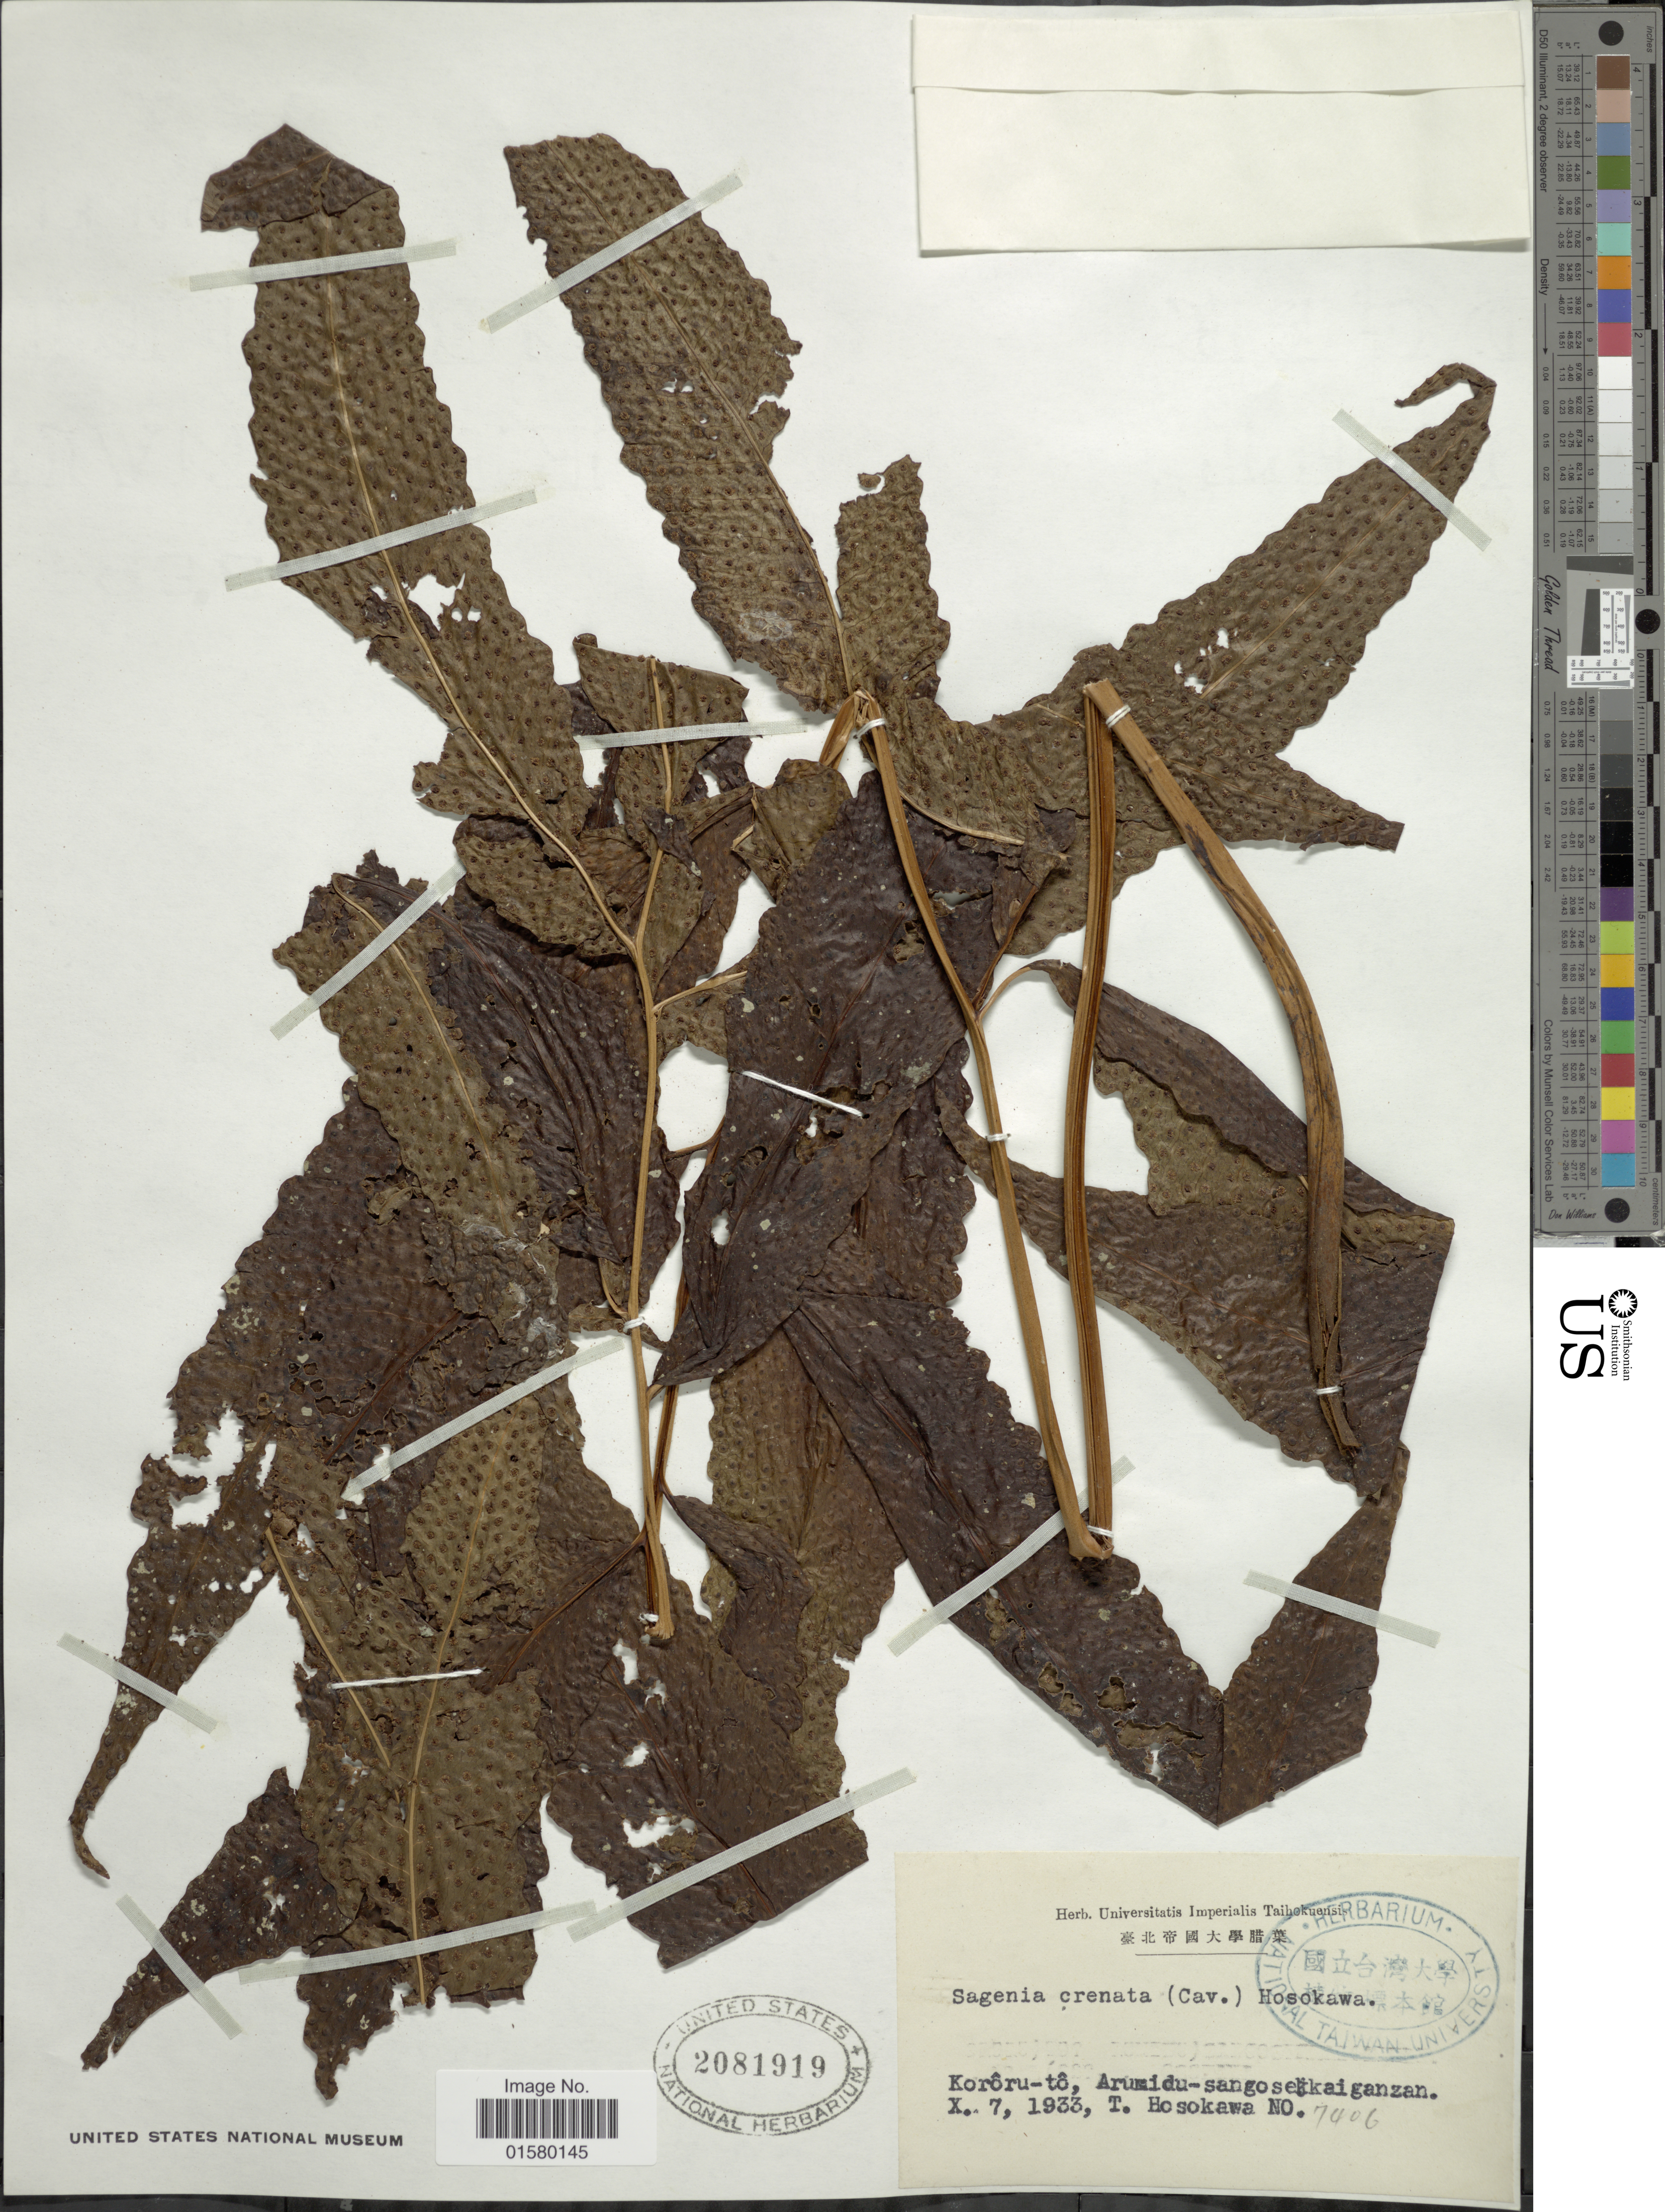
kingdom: Plantae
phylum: Tracheophyta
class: Polypodiopsida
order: Polypodiales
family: Tectariaceae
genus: Tectaria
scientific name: Tectaria crenata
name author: Cav.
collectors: T. Hosokawa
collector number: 7406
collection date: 1933-10-07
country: Palau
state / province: Koror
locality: Kororu-to, Arumidu-sangosekkaiganzan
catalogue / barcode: US 2081919